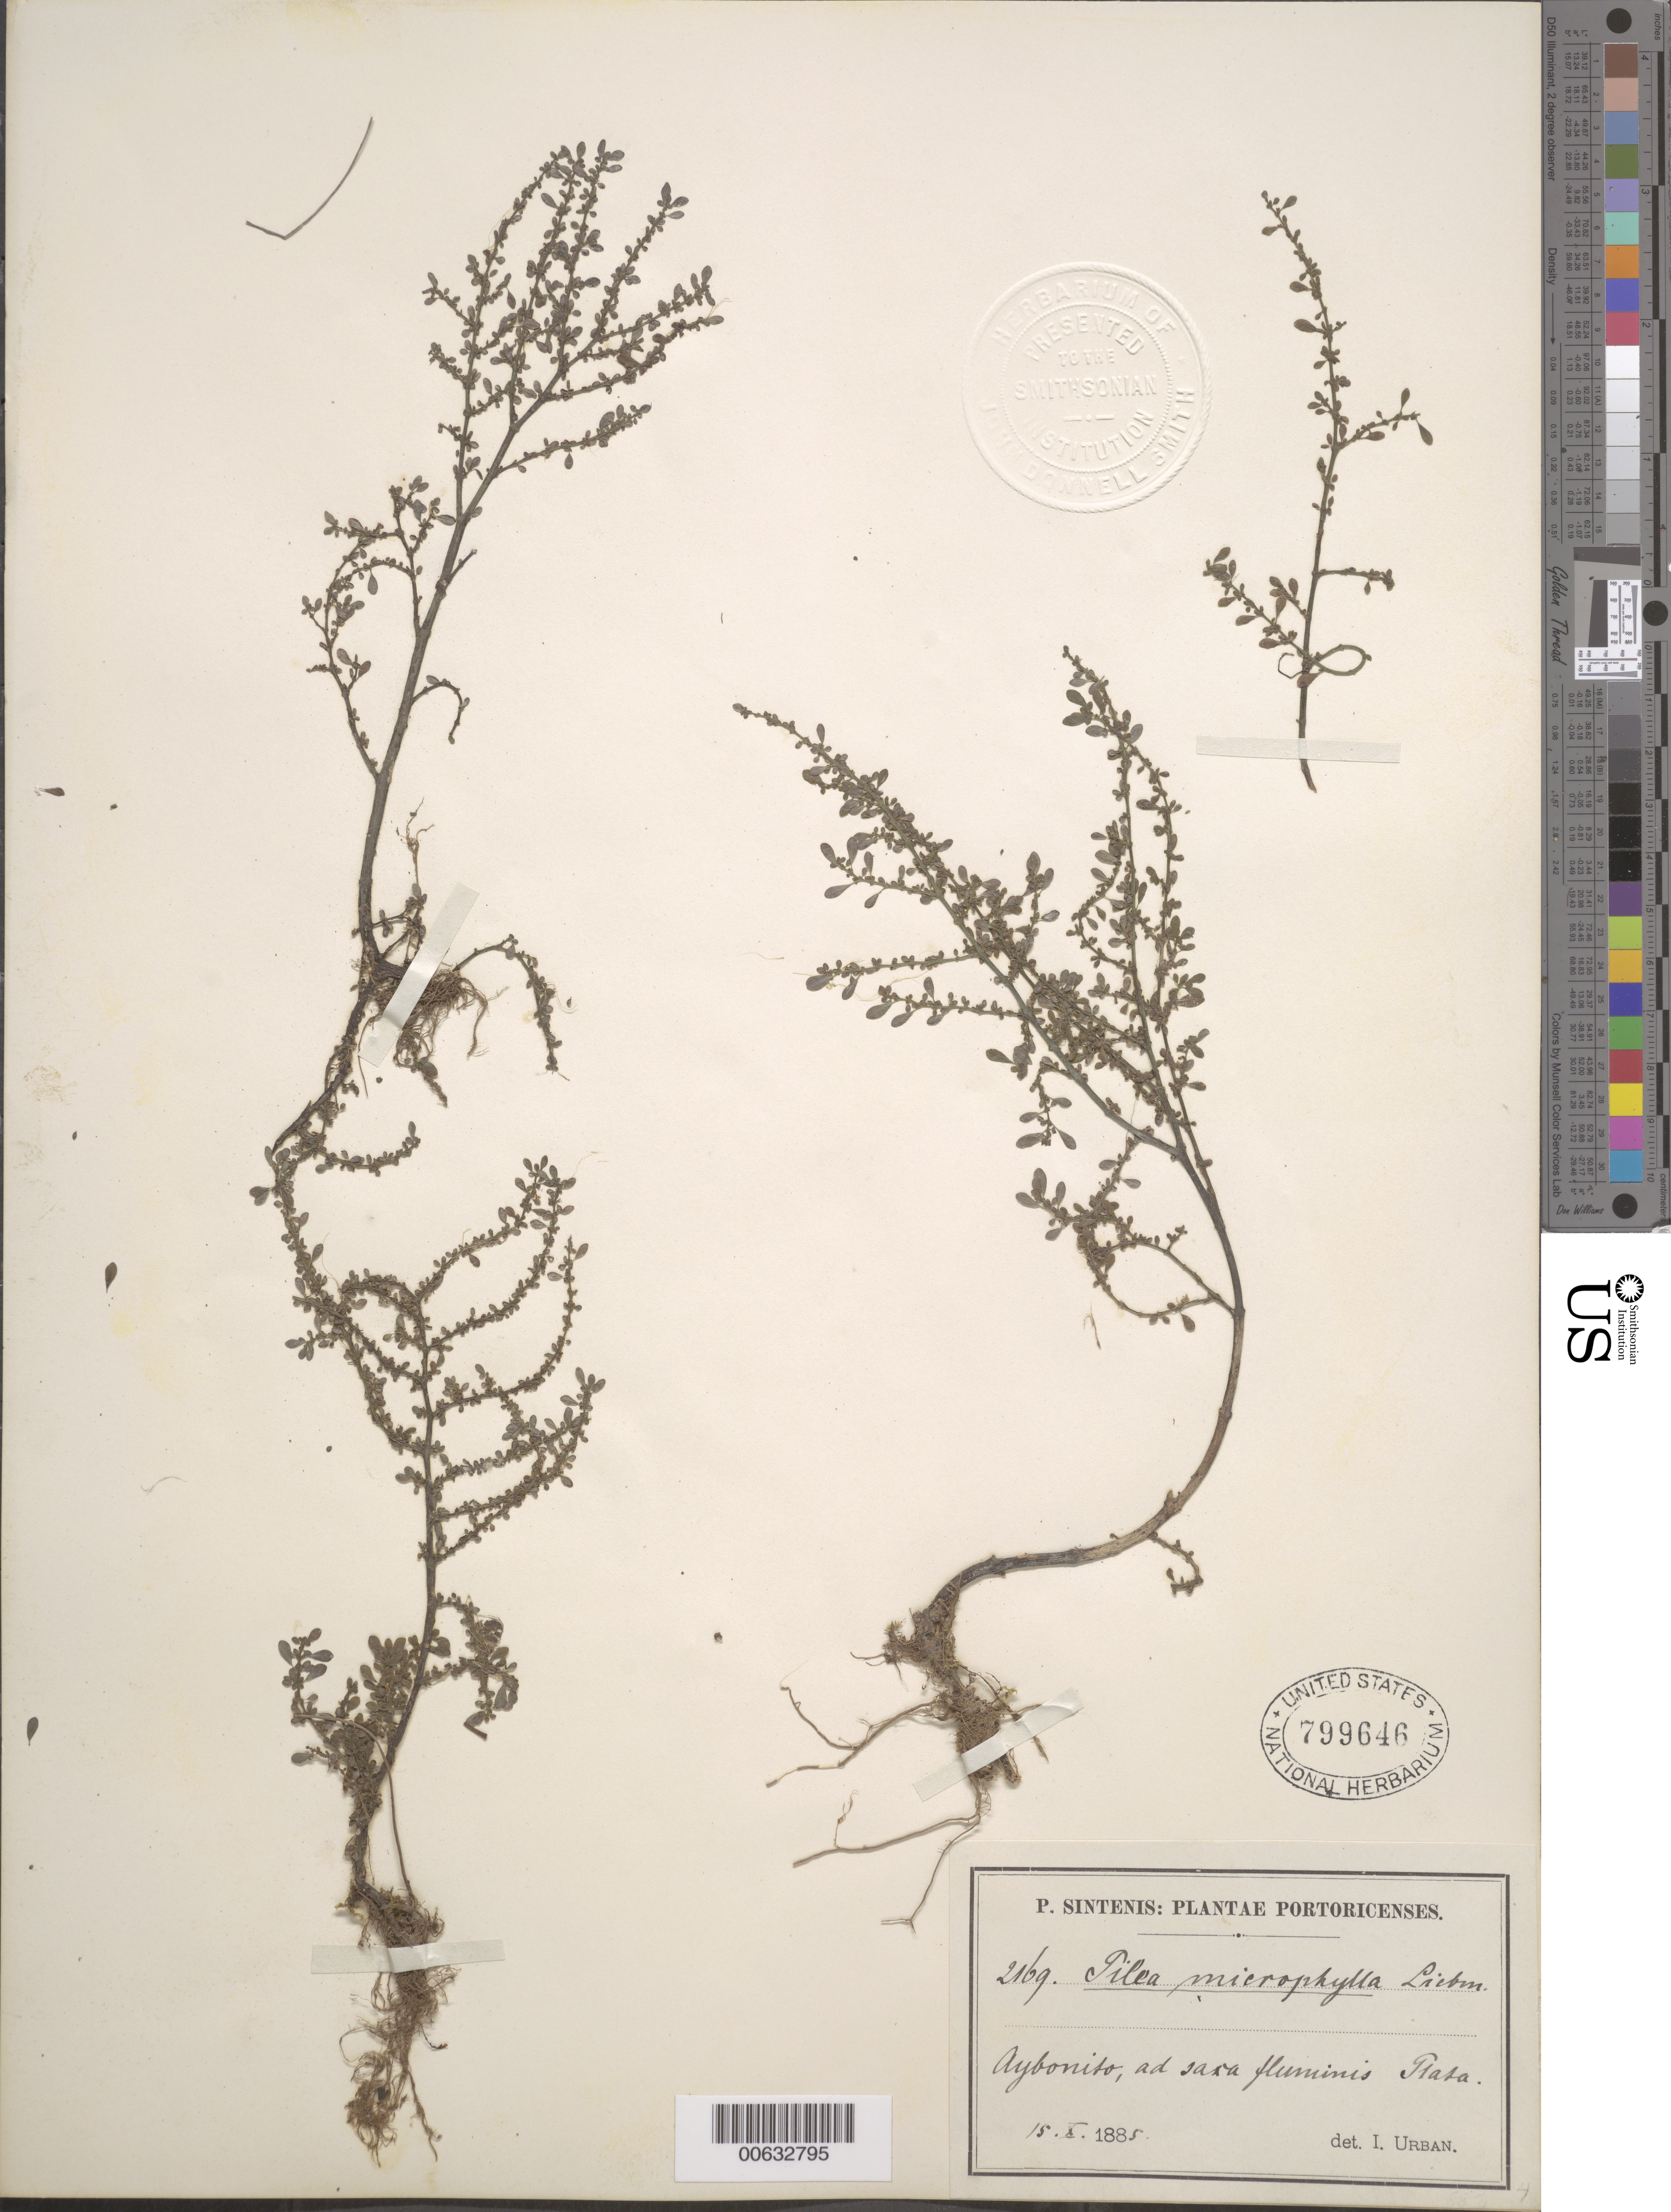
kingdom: Plantae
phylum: Tracheophyta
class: Magnoliopsida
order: Rosales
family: Urticaceae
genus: Pilea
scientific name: Pilea microphylla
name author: (L.) Liebm.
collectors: P. Sintenis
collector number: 2169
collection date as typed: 15 Oct 1885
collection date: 1885-10-15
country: Puerto Rico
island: Greater Antilles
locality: Aybonito, ad saxa fluminis Plata.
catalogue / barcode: US 799646